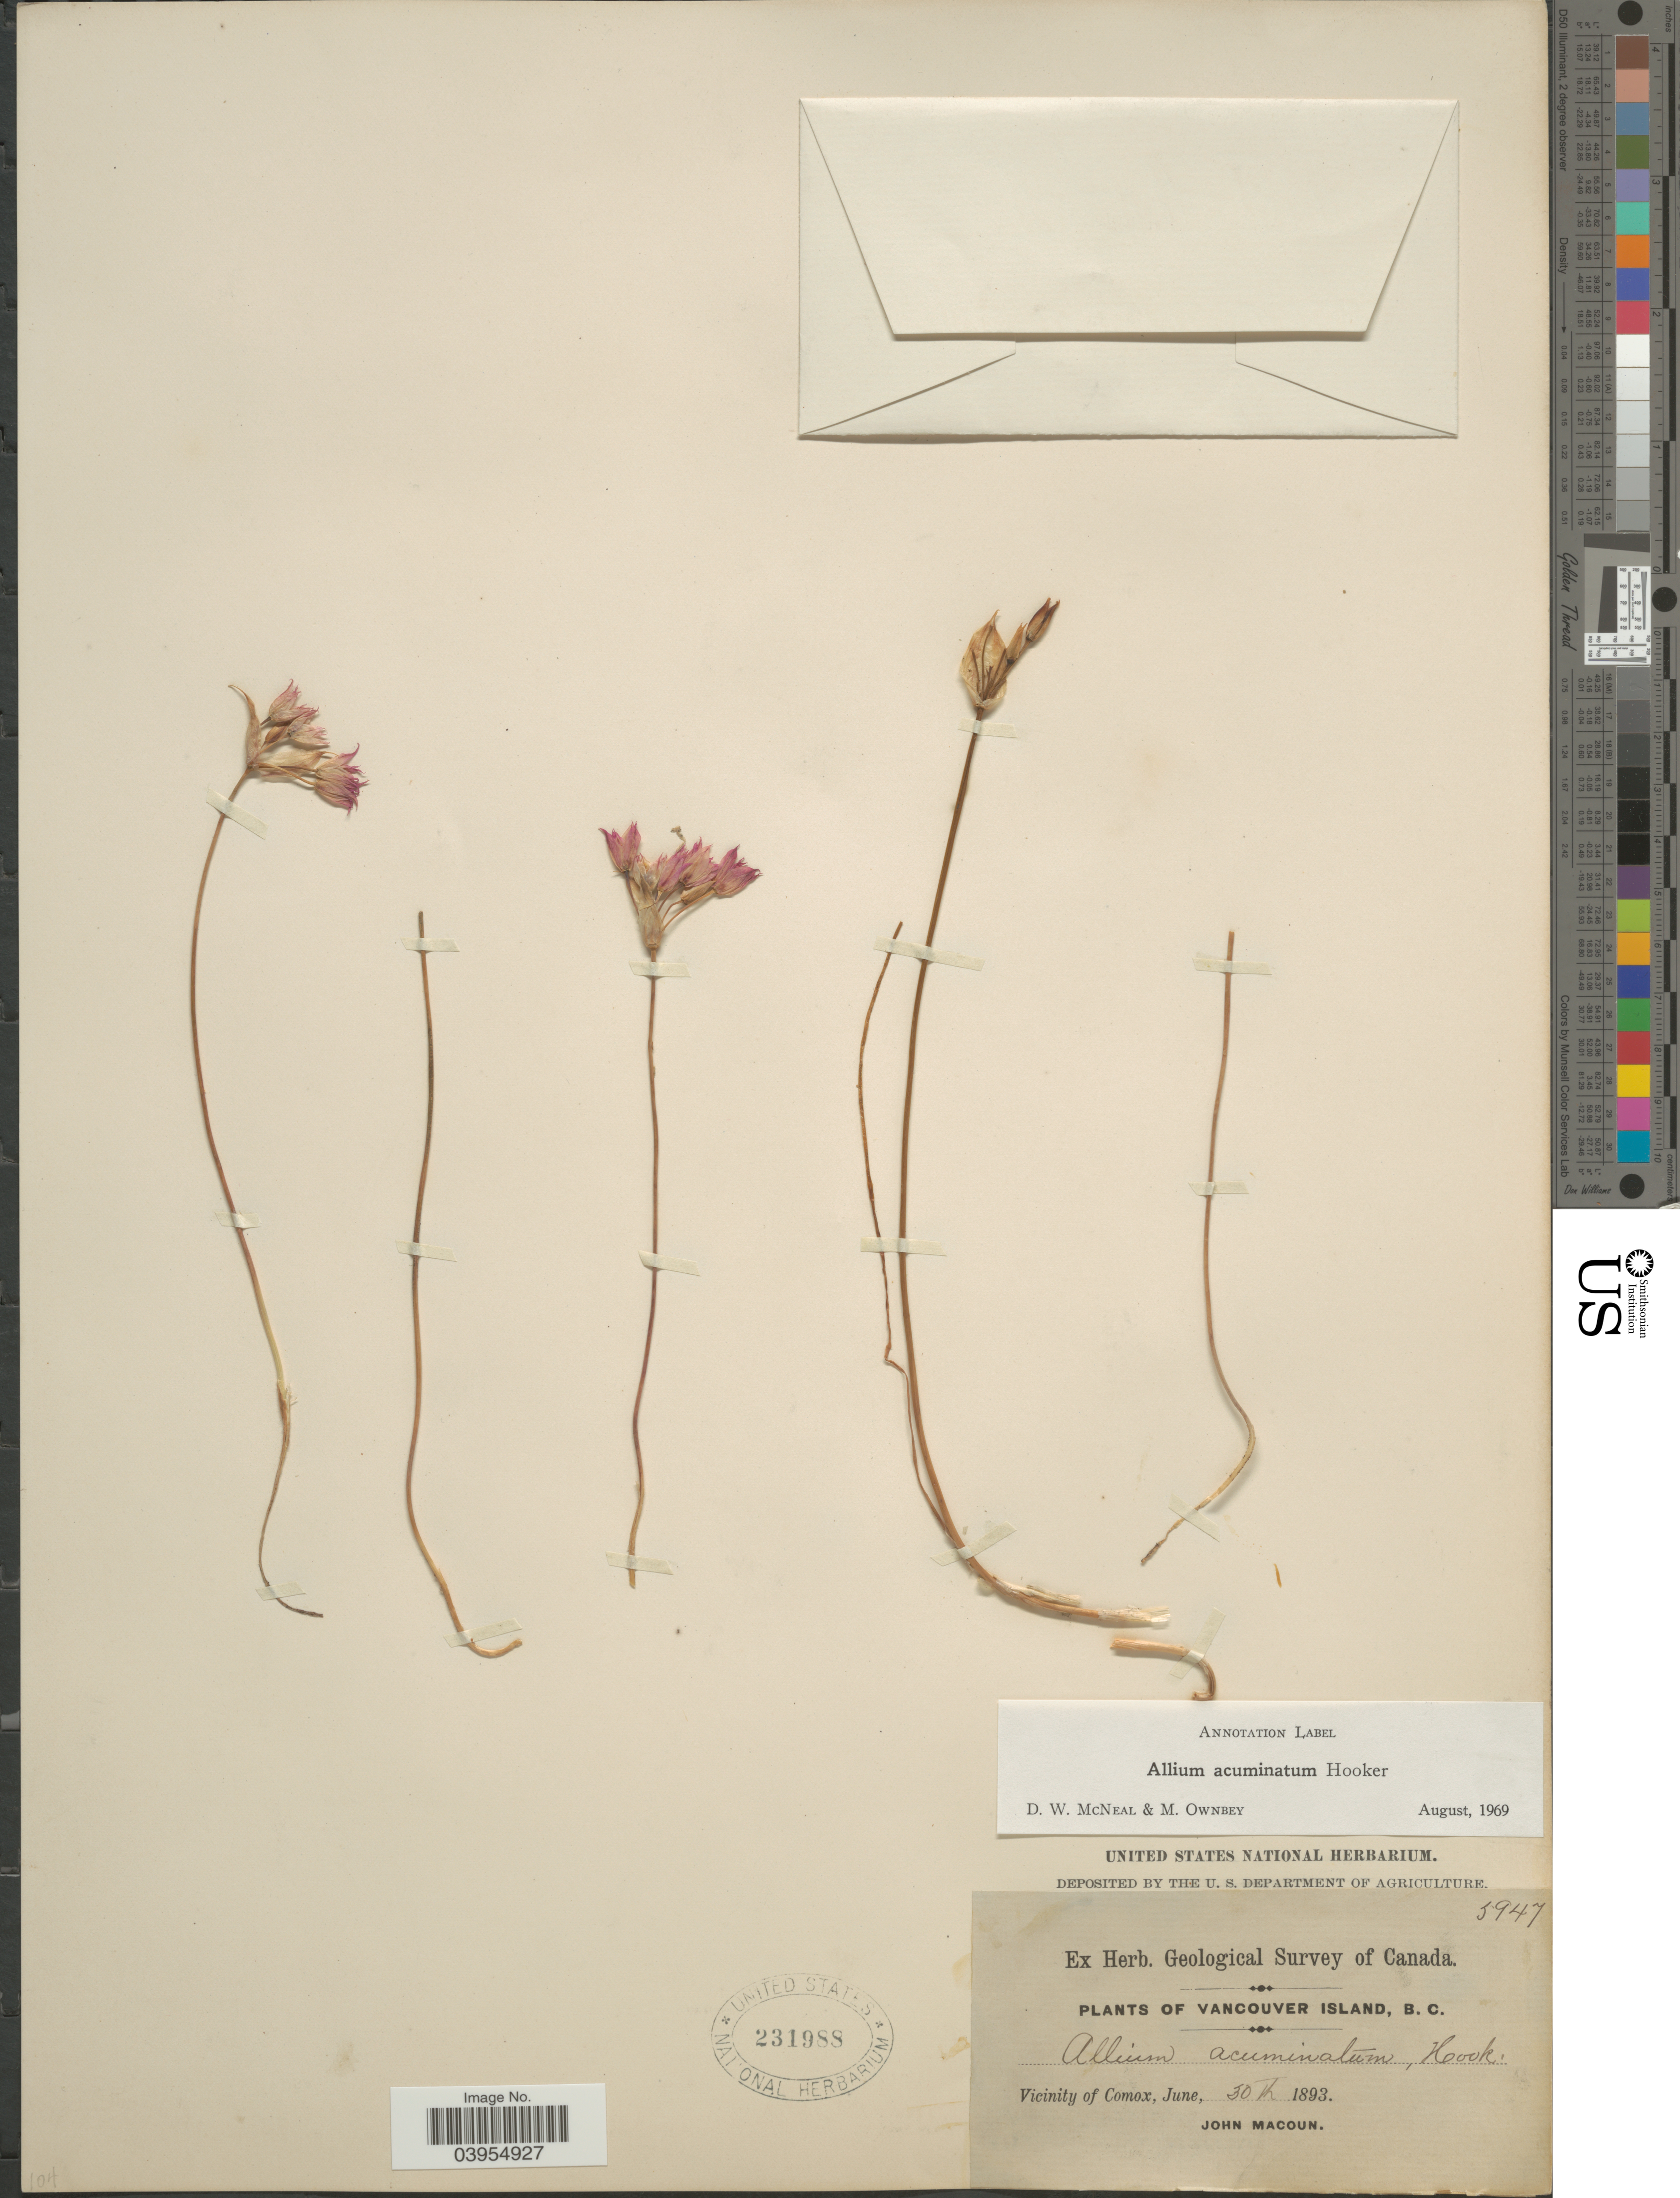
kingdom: Plantae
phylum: Tracheophyta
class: Liliopsida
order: Asparagales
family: Amaryllidaceae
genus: Allium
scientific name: Allium acuminatum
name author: Hook.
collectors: J. Macoun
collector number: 5947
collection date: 1893-06-30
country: Canada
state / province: British Columbia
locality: Vancouver Island. Vicinity of Comox.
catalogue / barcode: US 231988